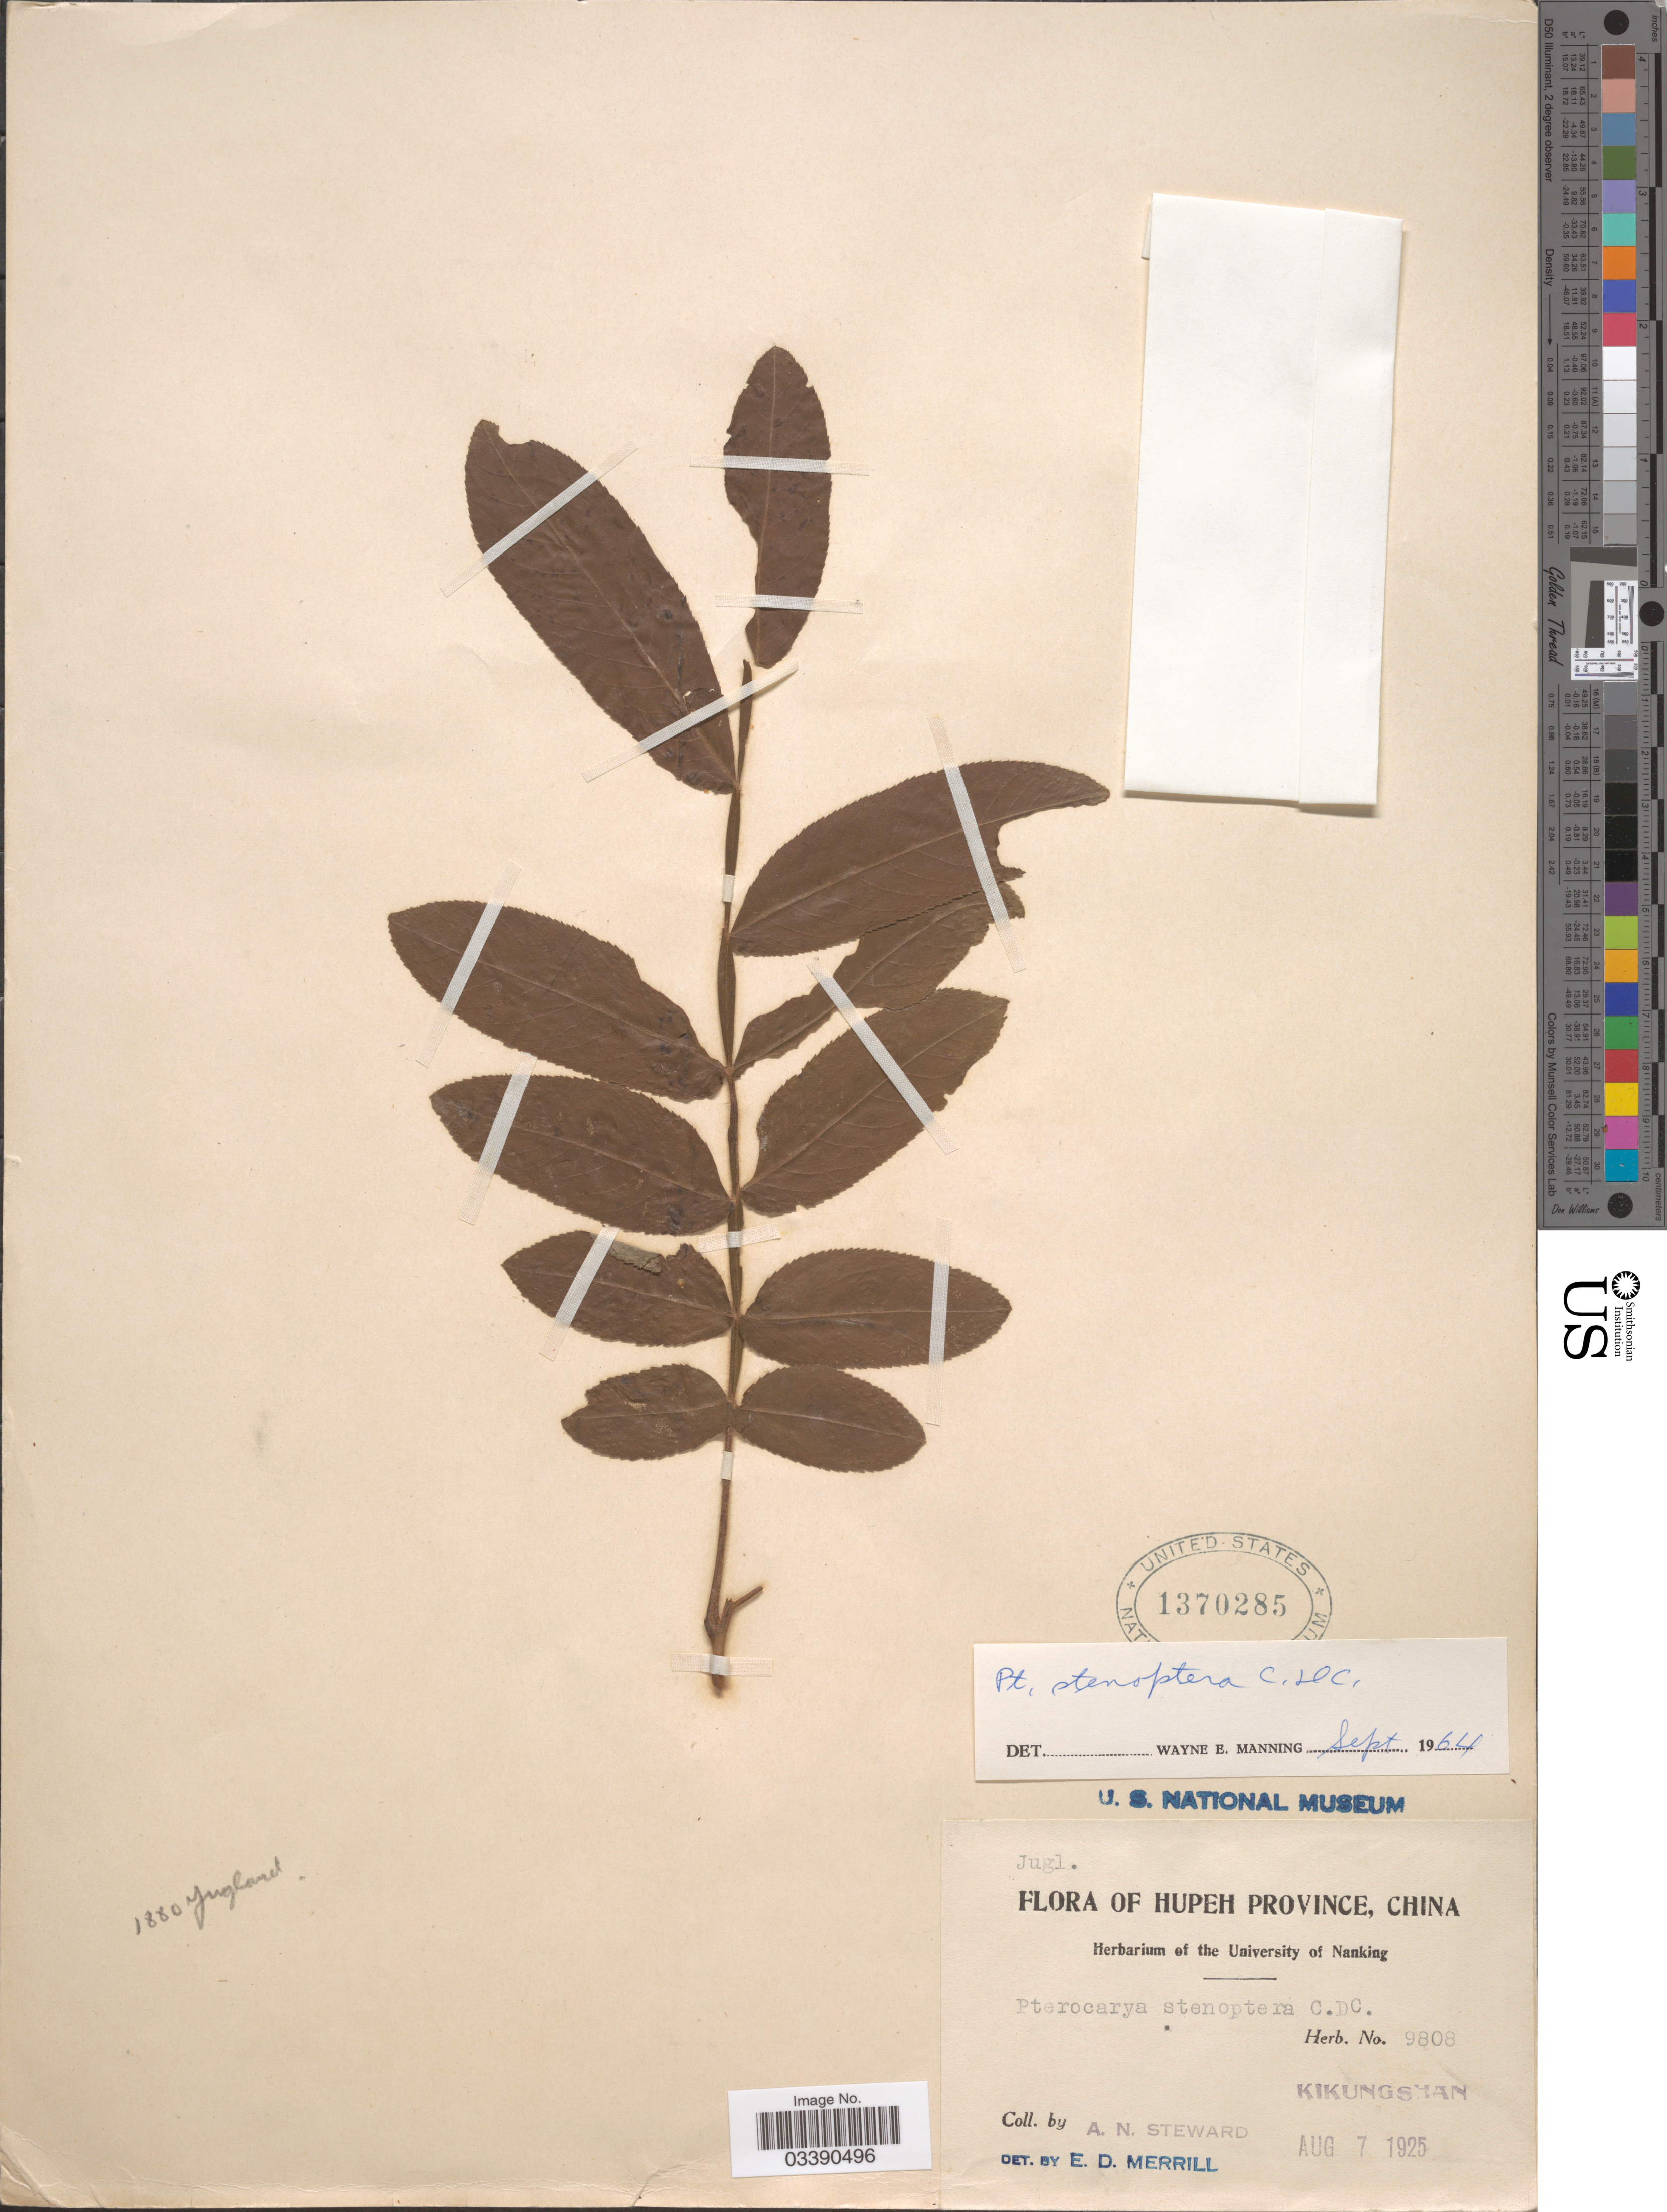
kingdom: Plantae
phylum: Tracheophyta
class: Magnoliopsida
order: Fagales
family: Juglandaceae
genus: Pterocarya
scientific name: Pterocarya stenoptera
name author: C. DC.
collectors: A. N. Steward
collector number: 9808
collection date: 1925-08-07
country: China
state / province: Hubei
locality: Hupeh Province. Kikungshan.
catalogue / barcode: US 1370285